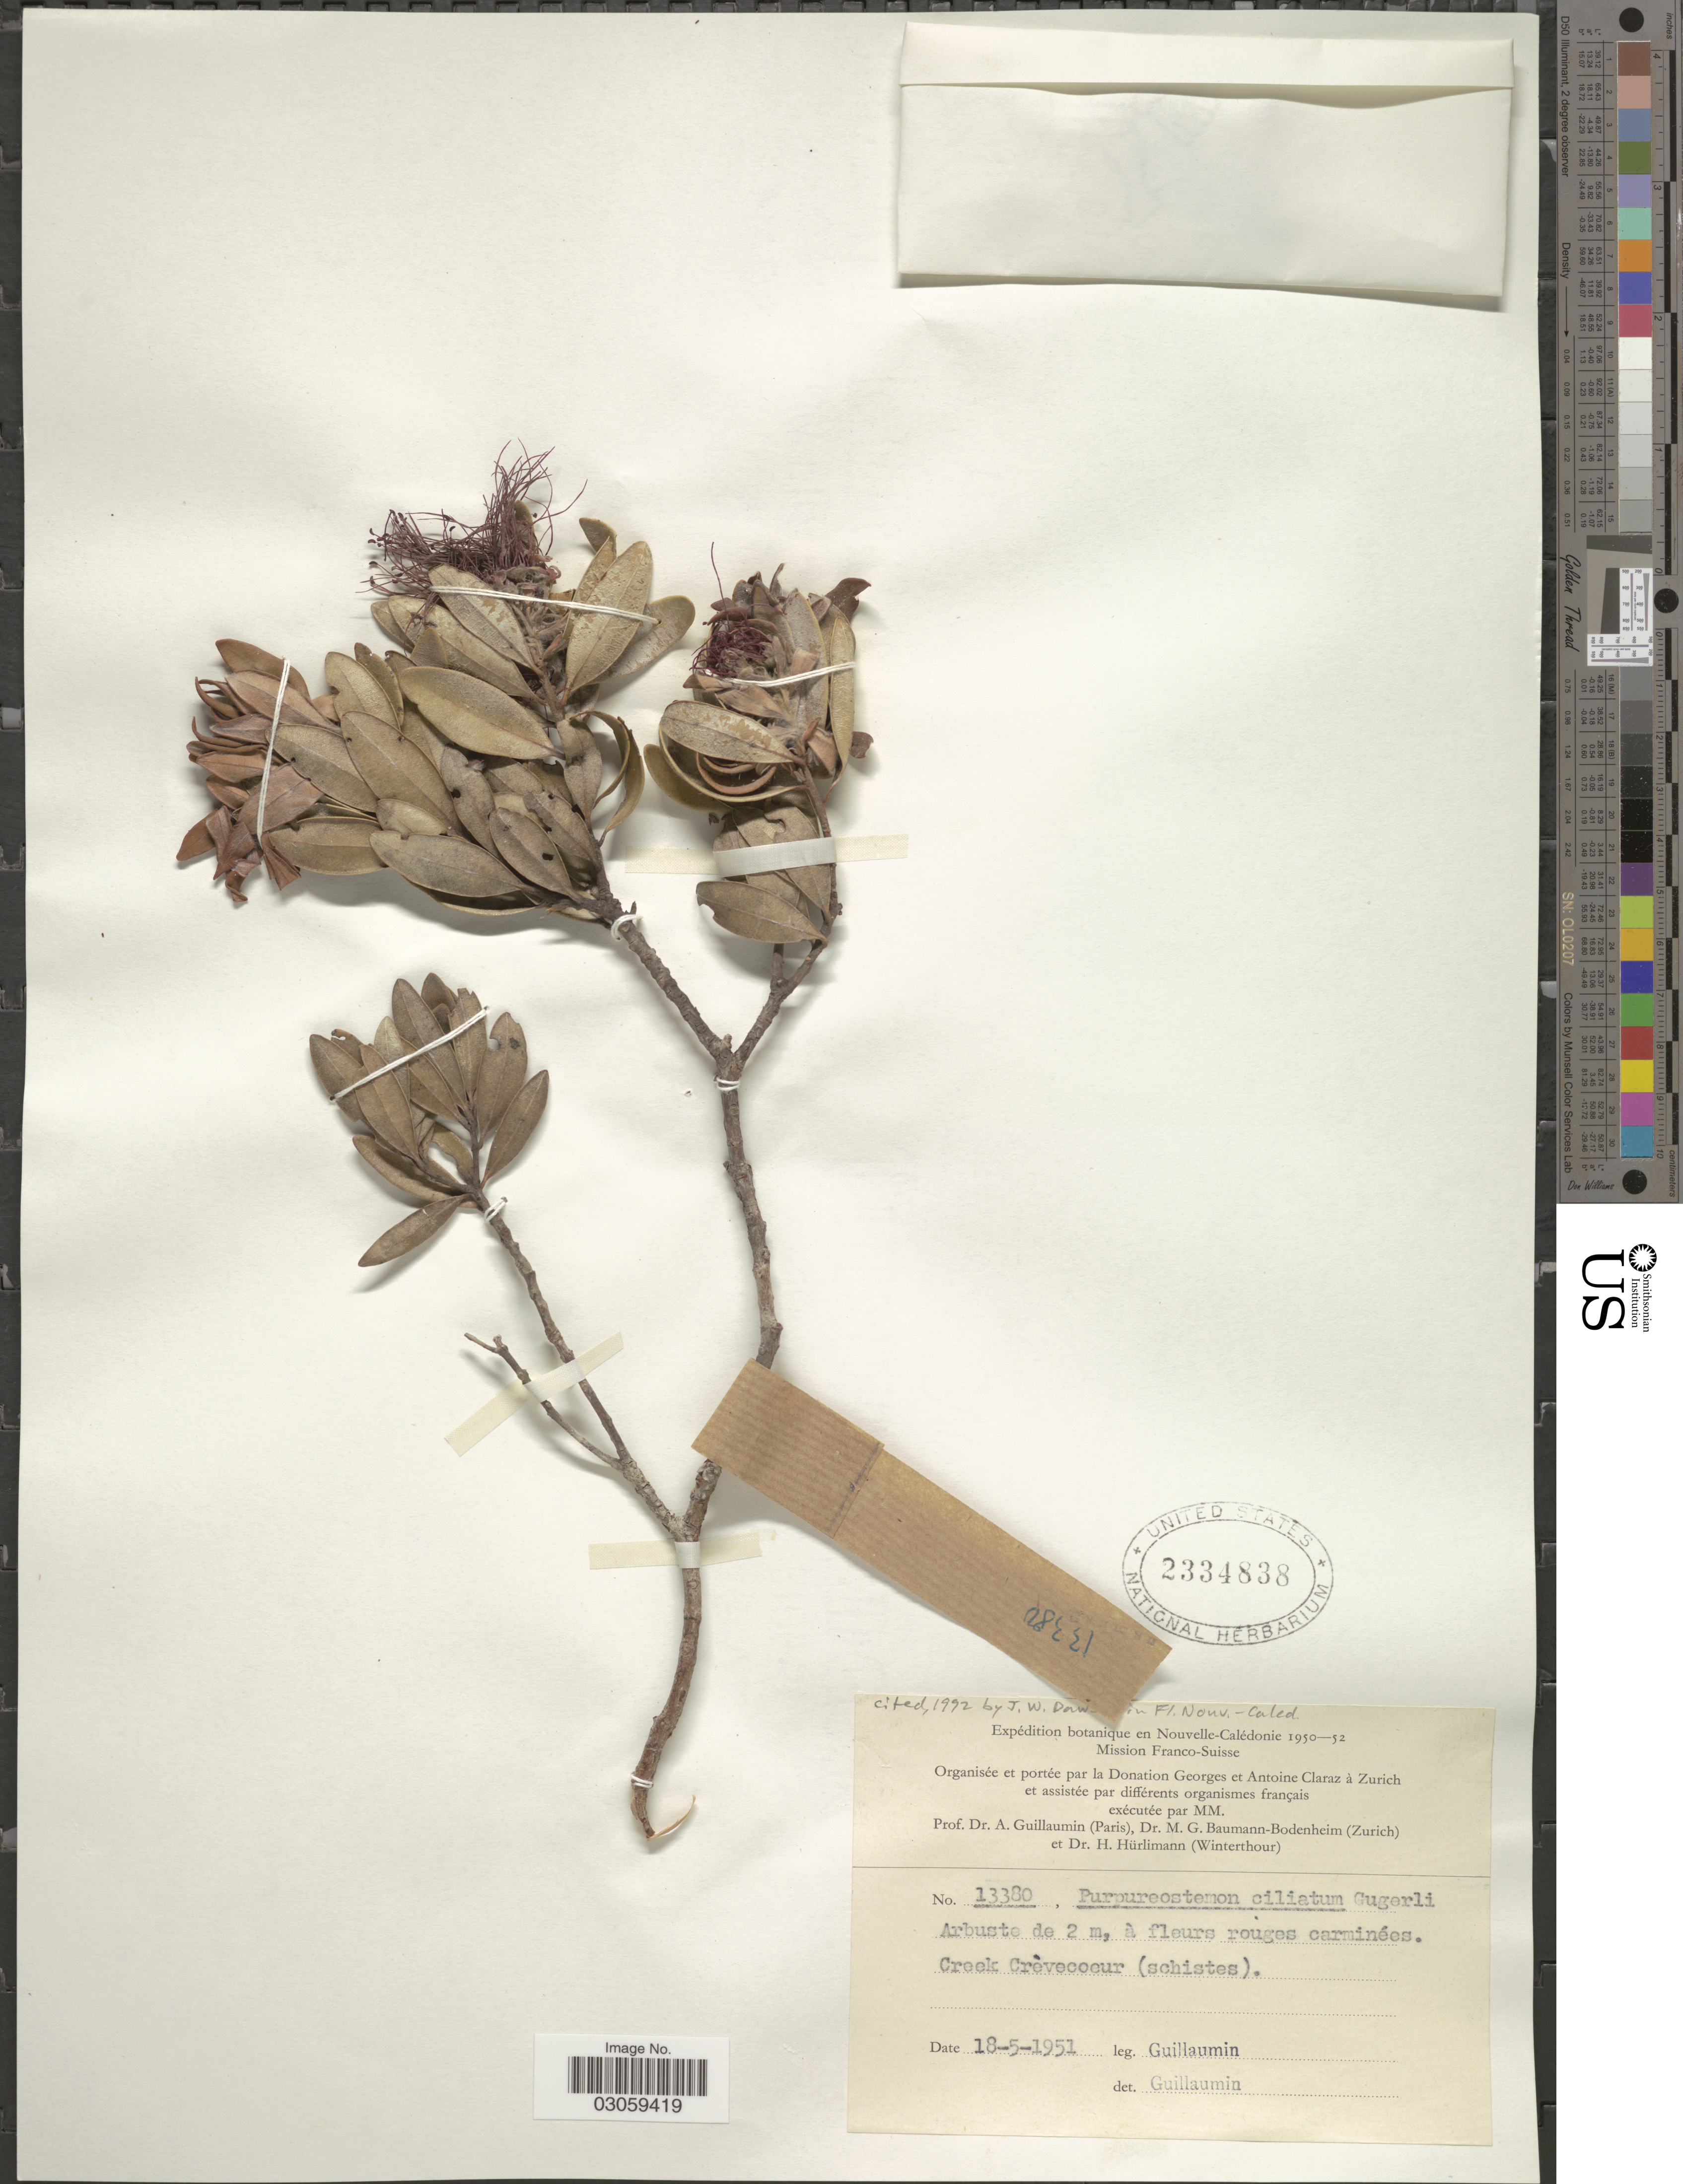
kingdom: Plantae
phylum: Tracheophyta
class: Magnoliopsida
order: Myrtales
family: Myrtaceae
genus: Purpureostemon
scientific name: Purpureostemon ciliatus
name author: (J. Forst. & G. Forst.) Gugerli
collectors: A. Guillaumin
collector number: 13380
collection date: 1951-05-18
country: New Caledonia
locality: En Nouvelle-Calédonie. Creek Crèvecoeur (schistes).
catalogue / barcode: US 2334838